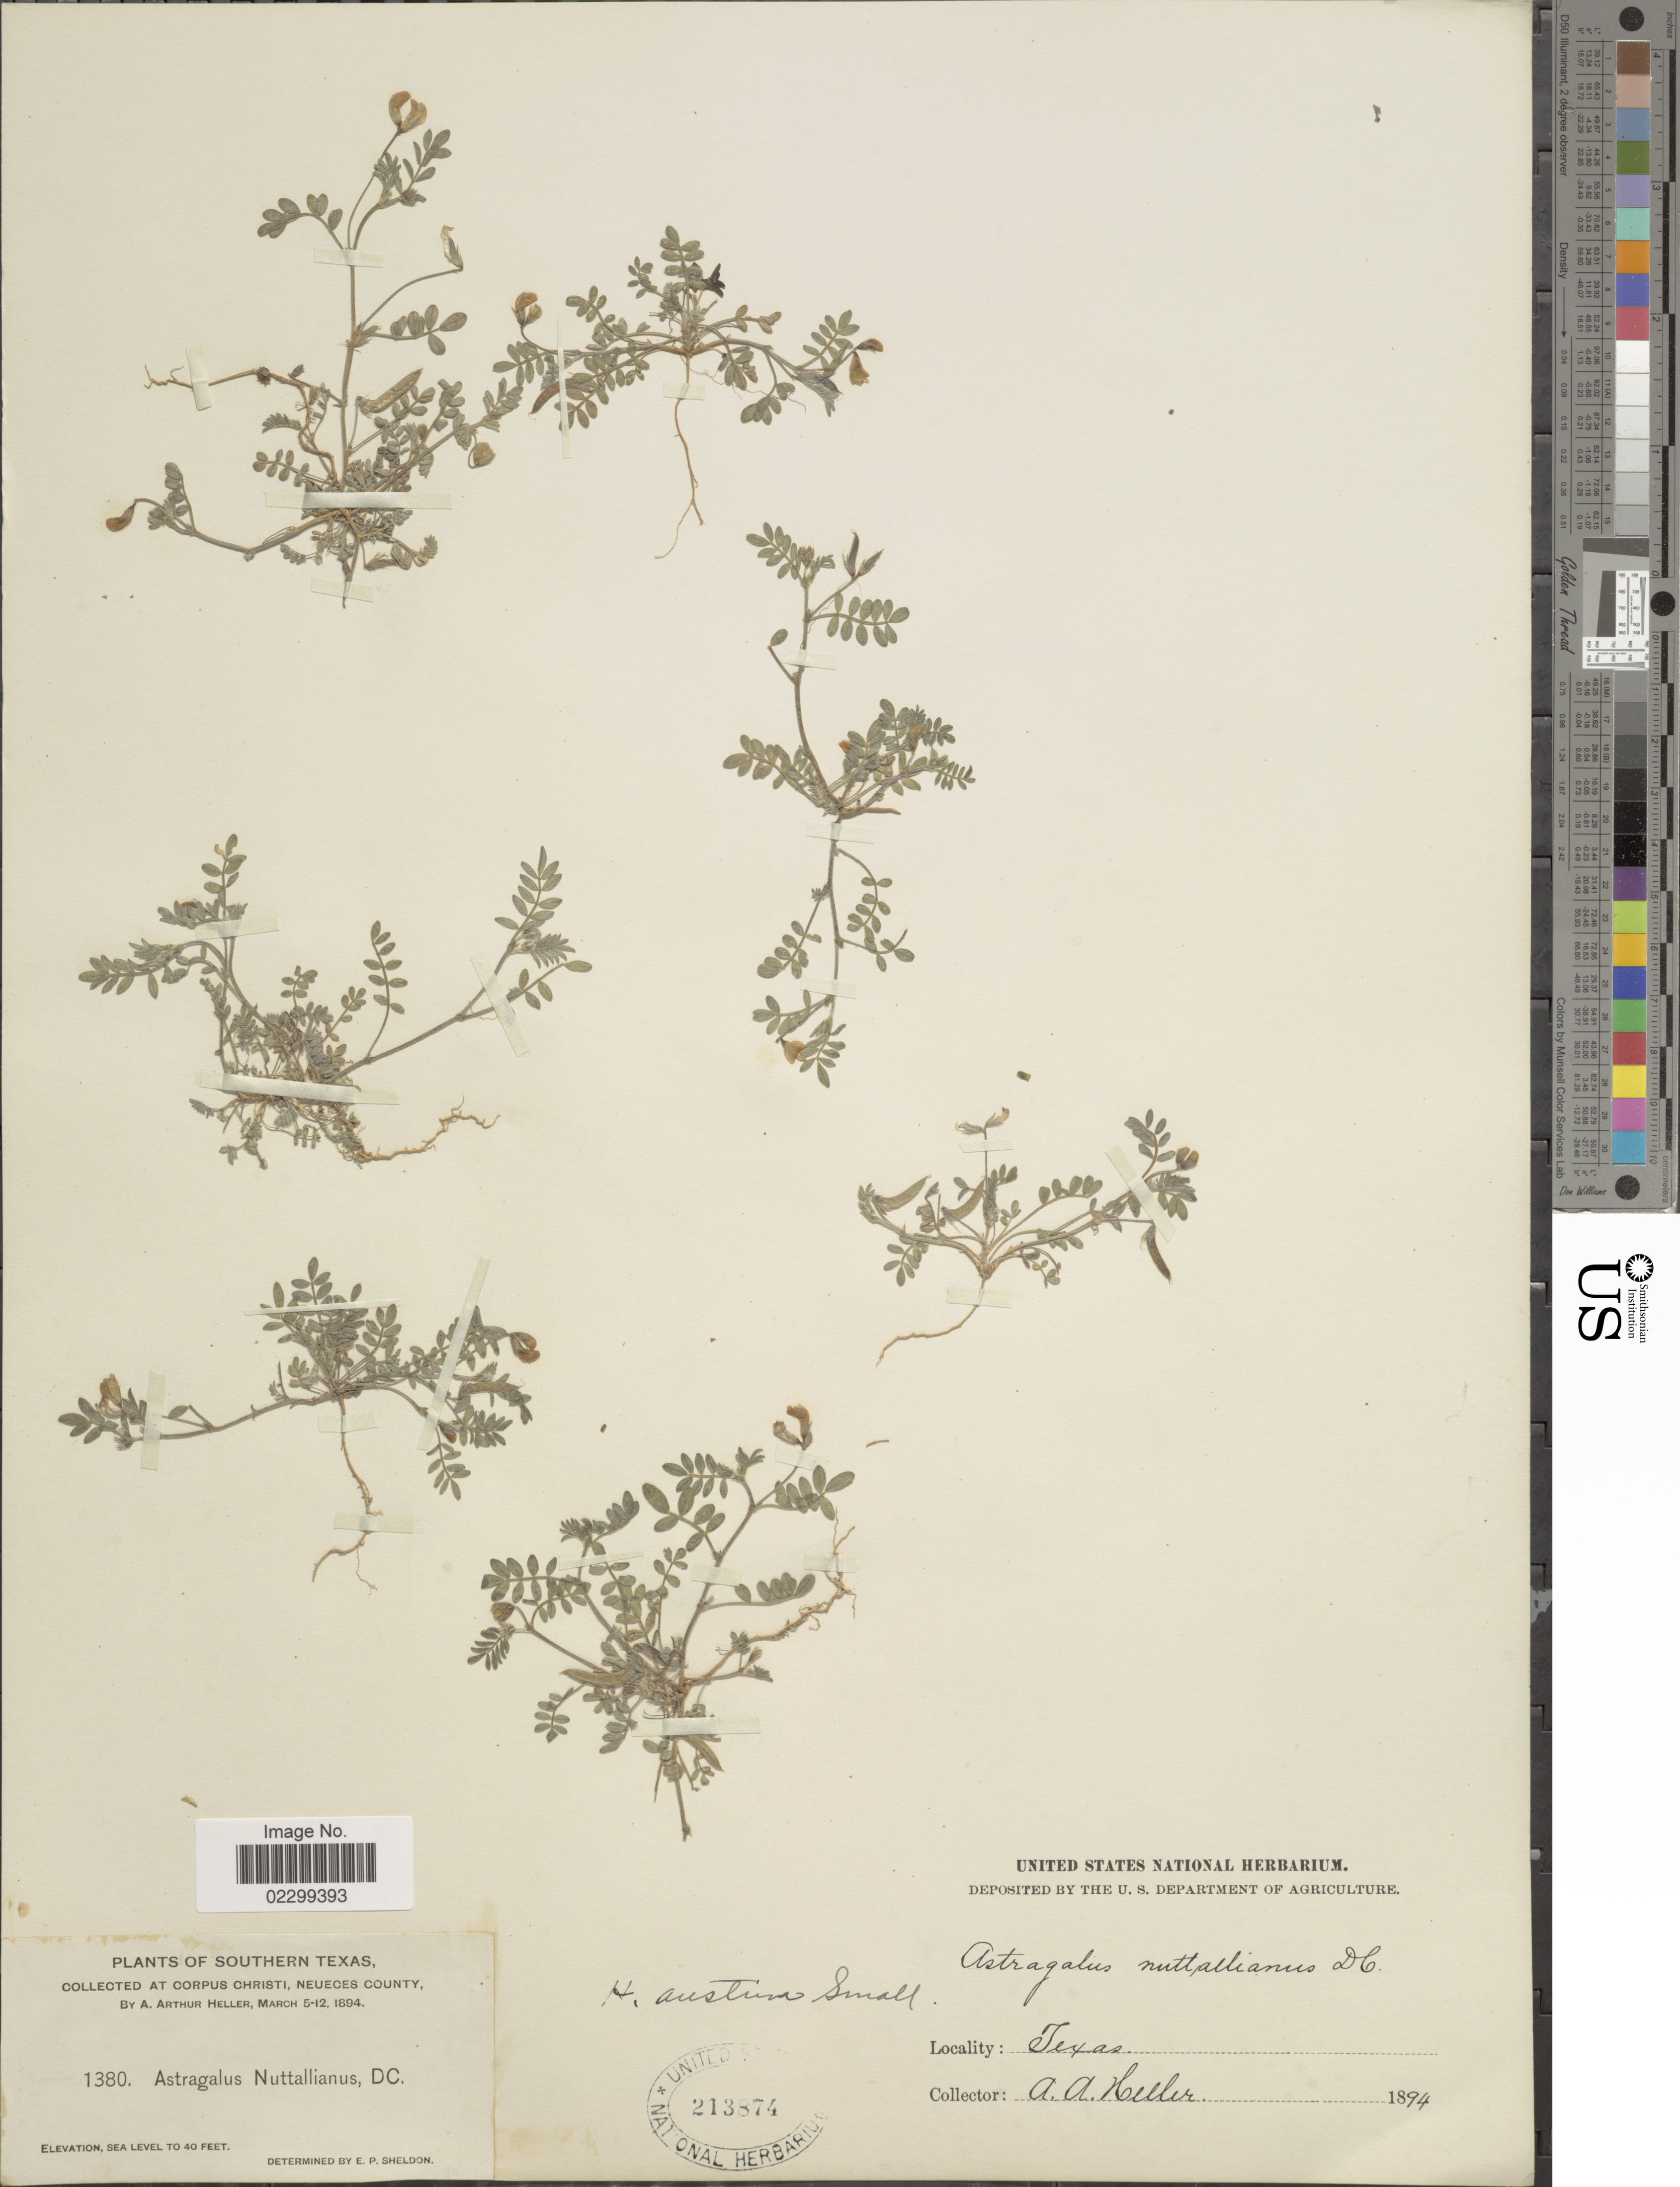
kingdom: Plantae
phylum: Tracheophyta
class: Magnoliopsida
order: Fabales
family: Fabaceae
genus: Astragalus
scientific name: Astragalus austrinus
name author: (Small) O.E. Schulz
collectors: A. A. Heller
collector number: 1380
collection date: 1894-03-05/1894-03-12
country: United States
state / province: Texas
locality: Southern Texas, Corpus Christi, Neueces County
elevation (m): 12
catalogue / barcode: US 213874